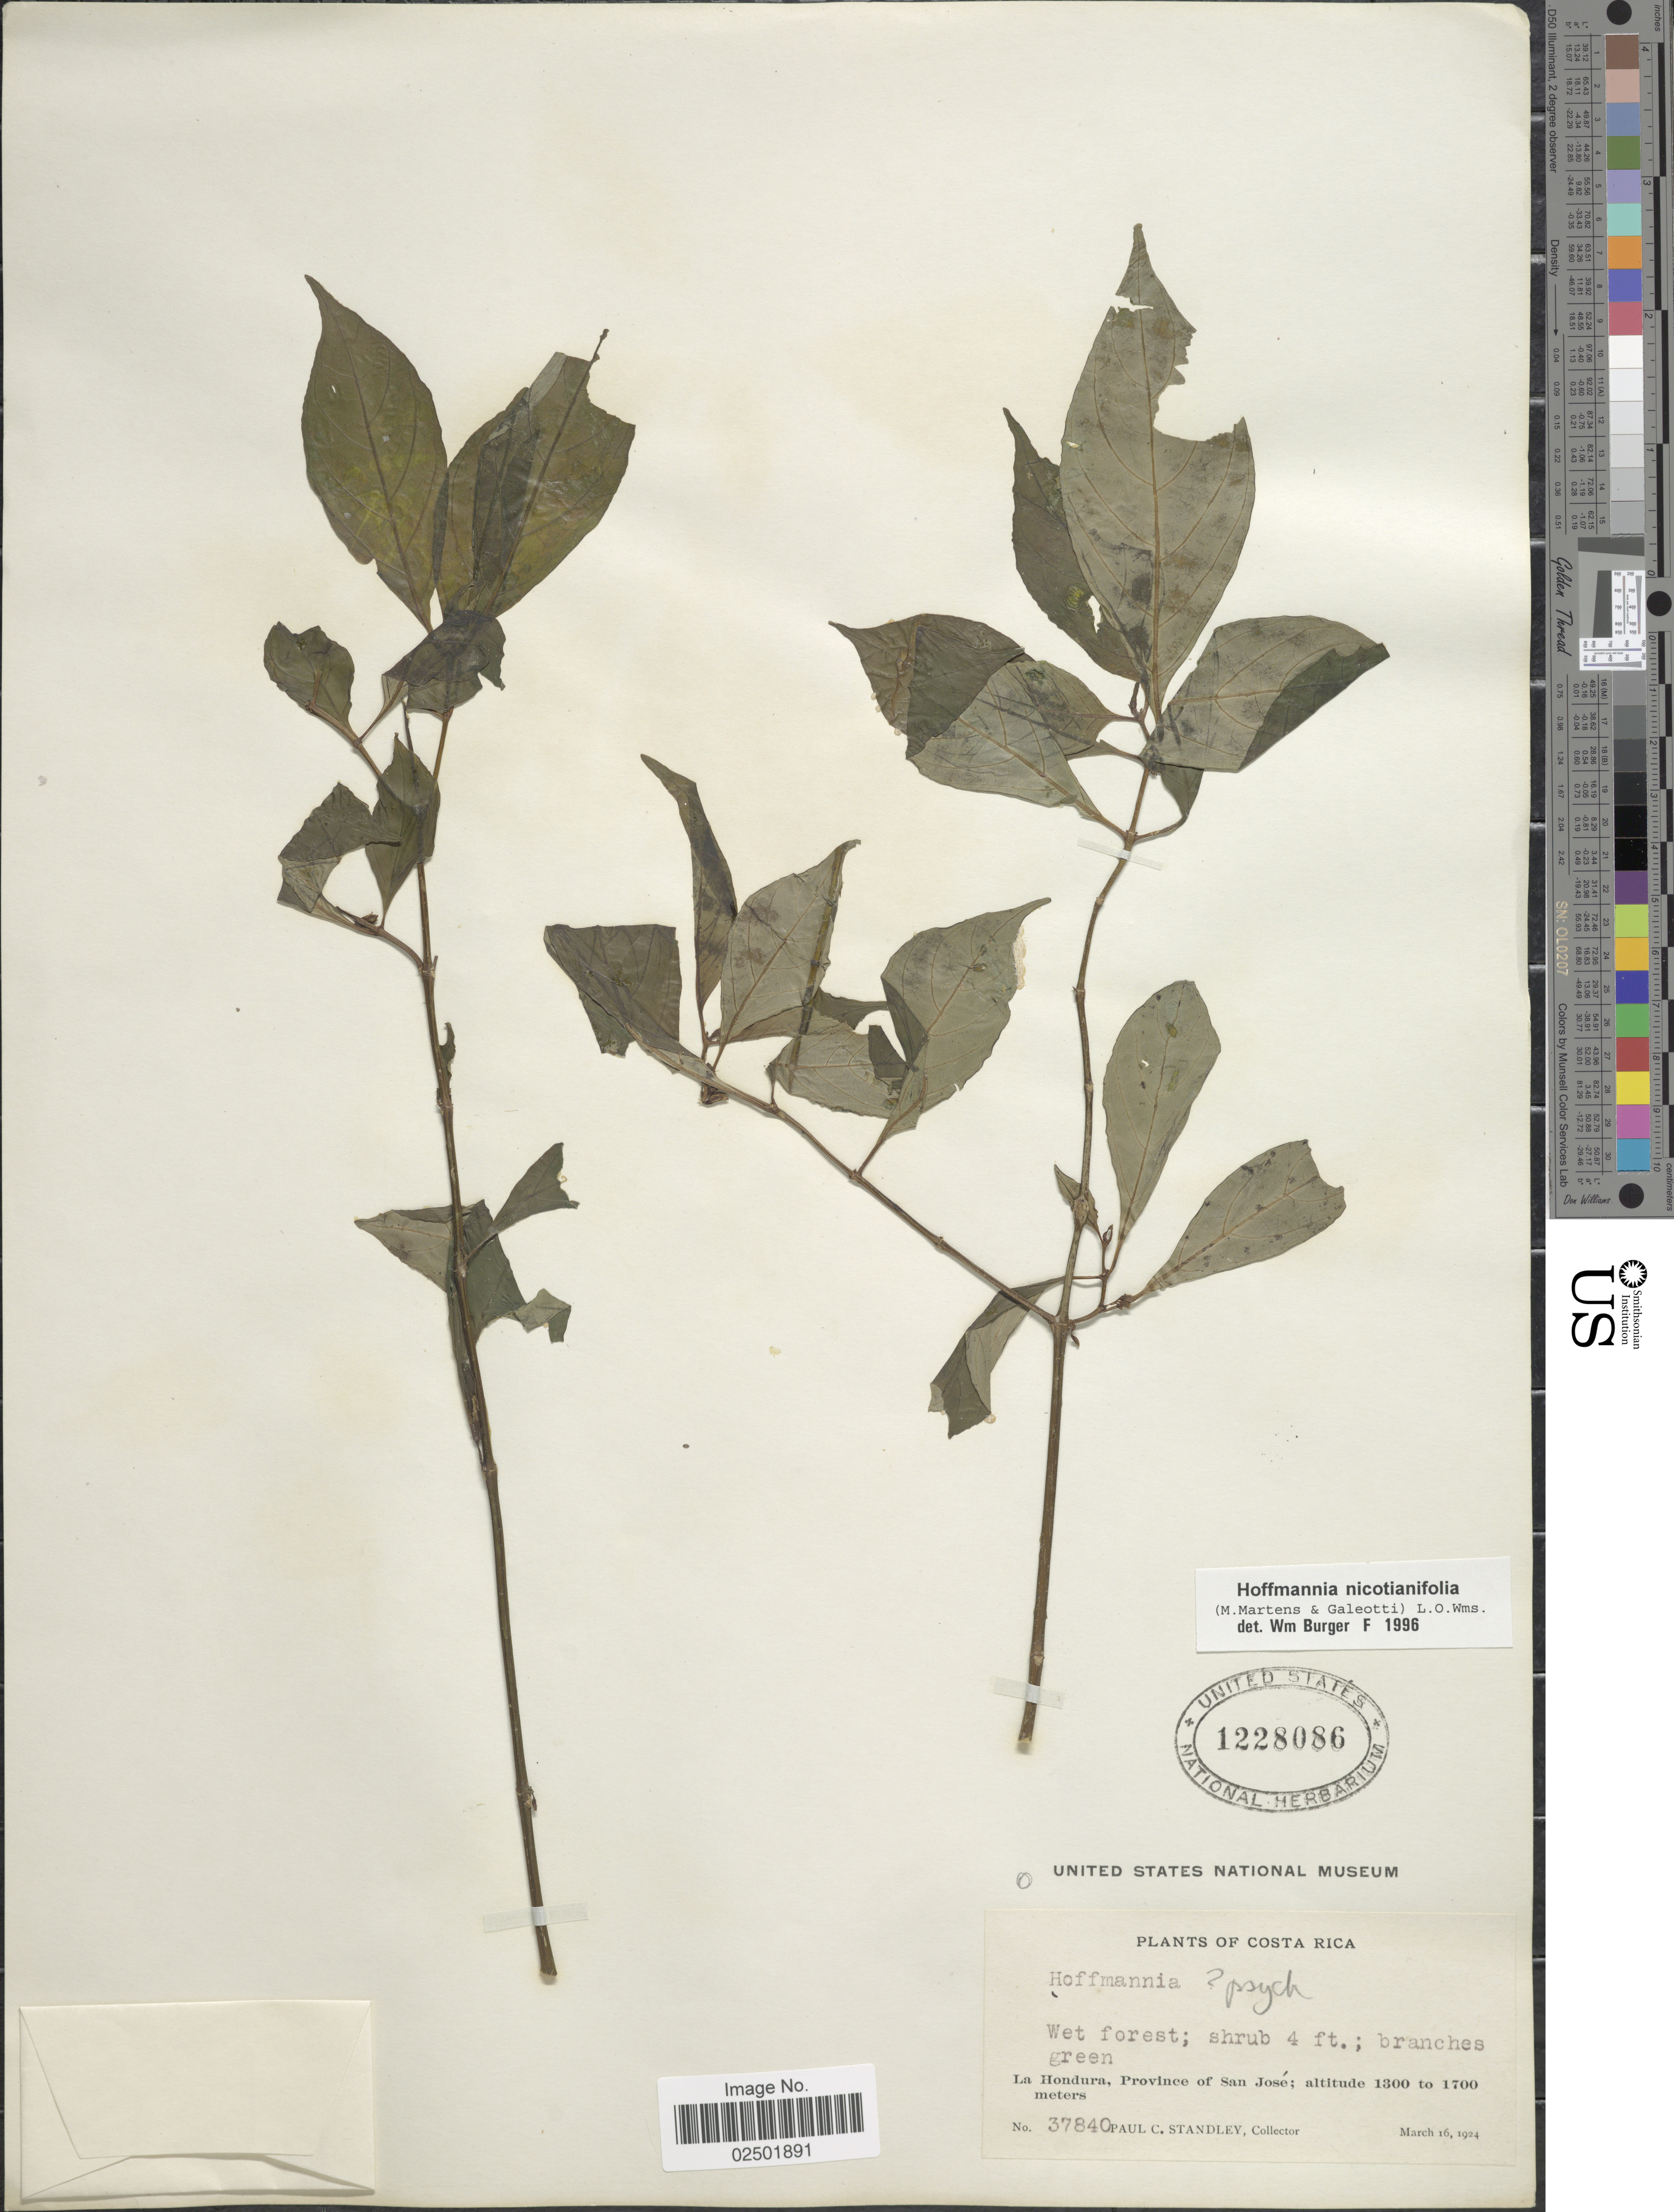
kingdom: Plantae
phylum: Tracheophyta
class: Magnoliopsida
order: Gentianales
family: Rubiaceae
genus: Hoffmannia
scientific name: Hoffmannia nicotianifolia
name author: (M. Martens & Galeoti) L.O. Williams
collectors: P. C. Standley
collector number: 37840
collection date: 1924-03-16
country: Costa Rica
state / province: San José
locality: La Hondura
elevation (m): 1300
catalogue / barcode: US 1228086